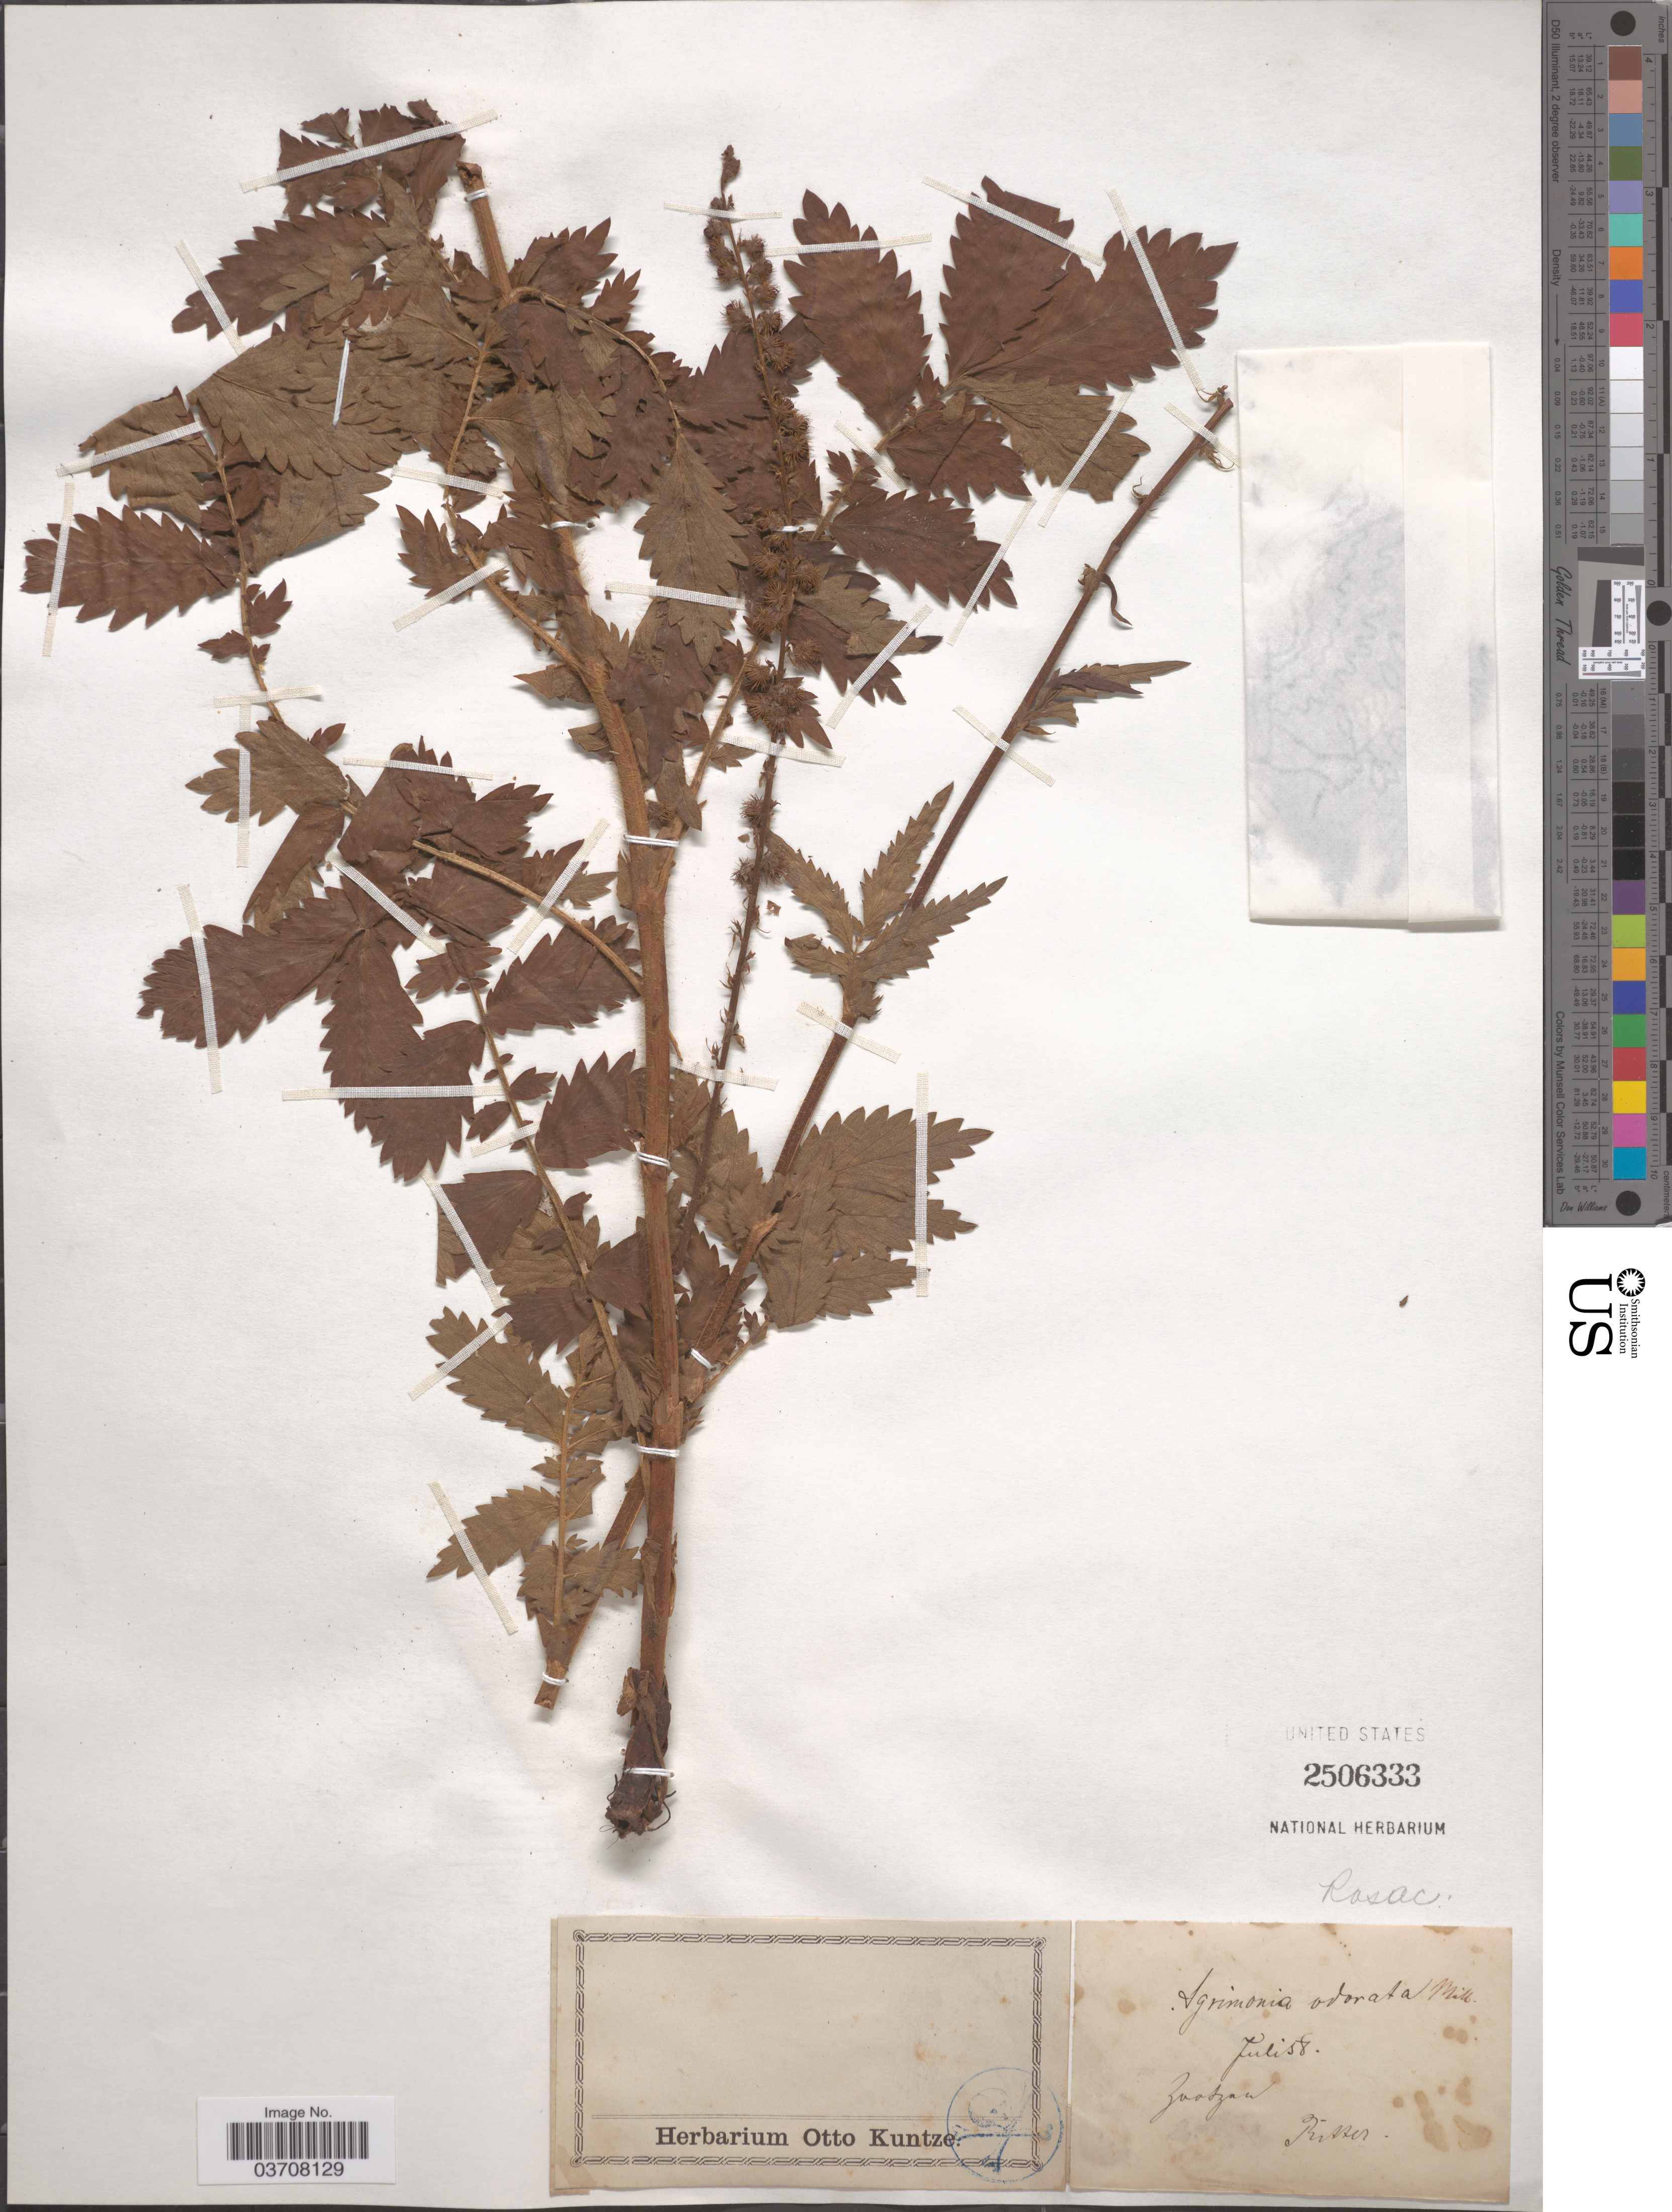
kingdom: Plantae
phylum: Tracheophyta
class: Magnoliopsida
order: Rosales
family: Rosaceae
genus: Agrimonia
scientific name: Agrimonia odorata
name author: Mill.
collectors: Ritter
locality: Zvadzaa. [interpreted] [unsure placement]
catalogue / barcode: US 2506333